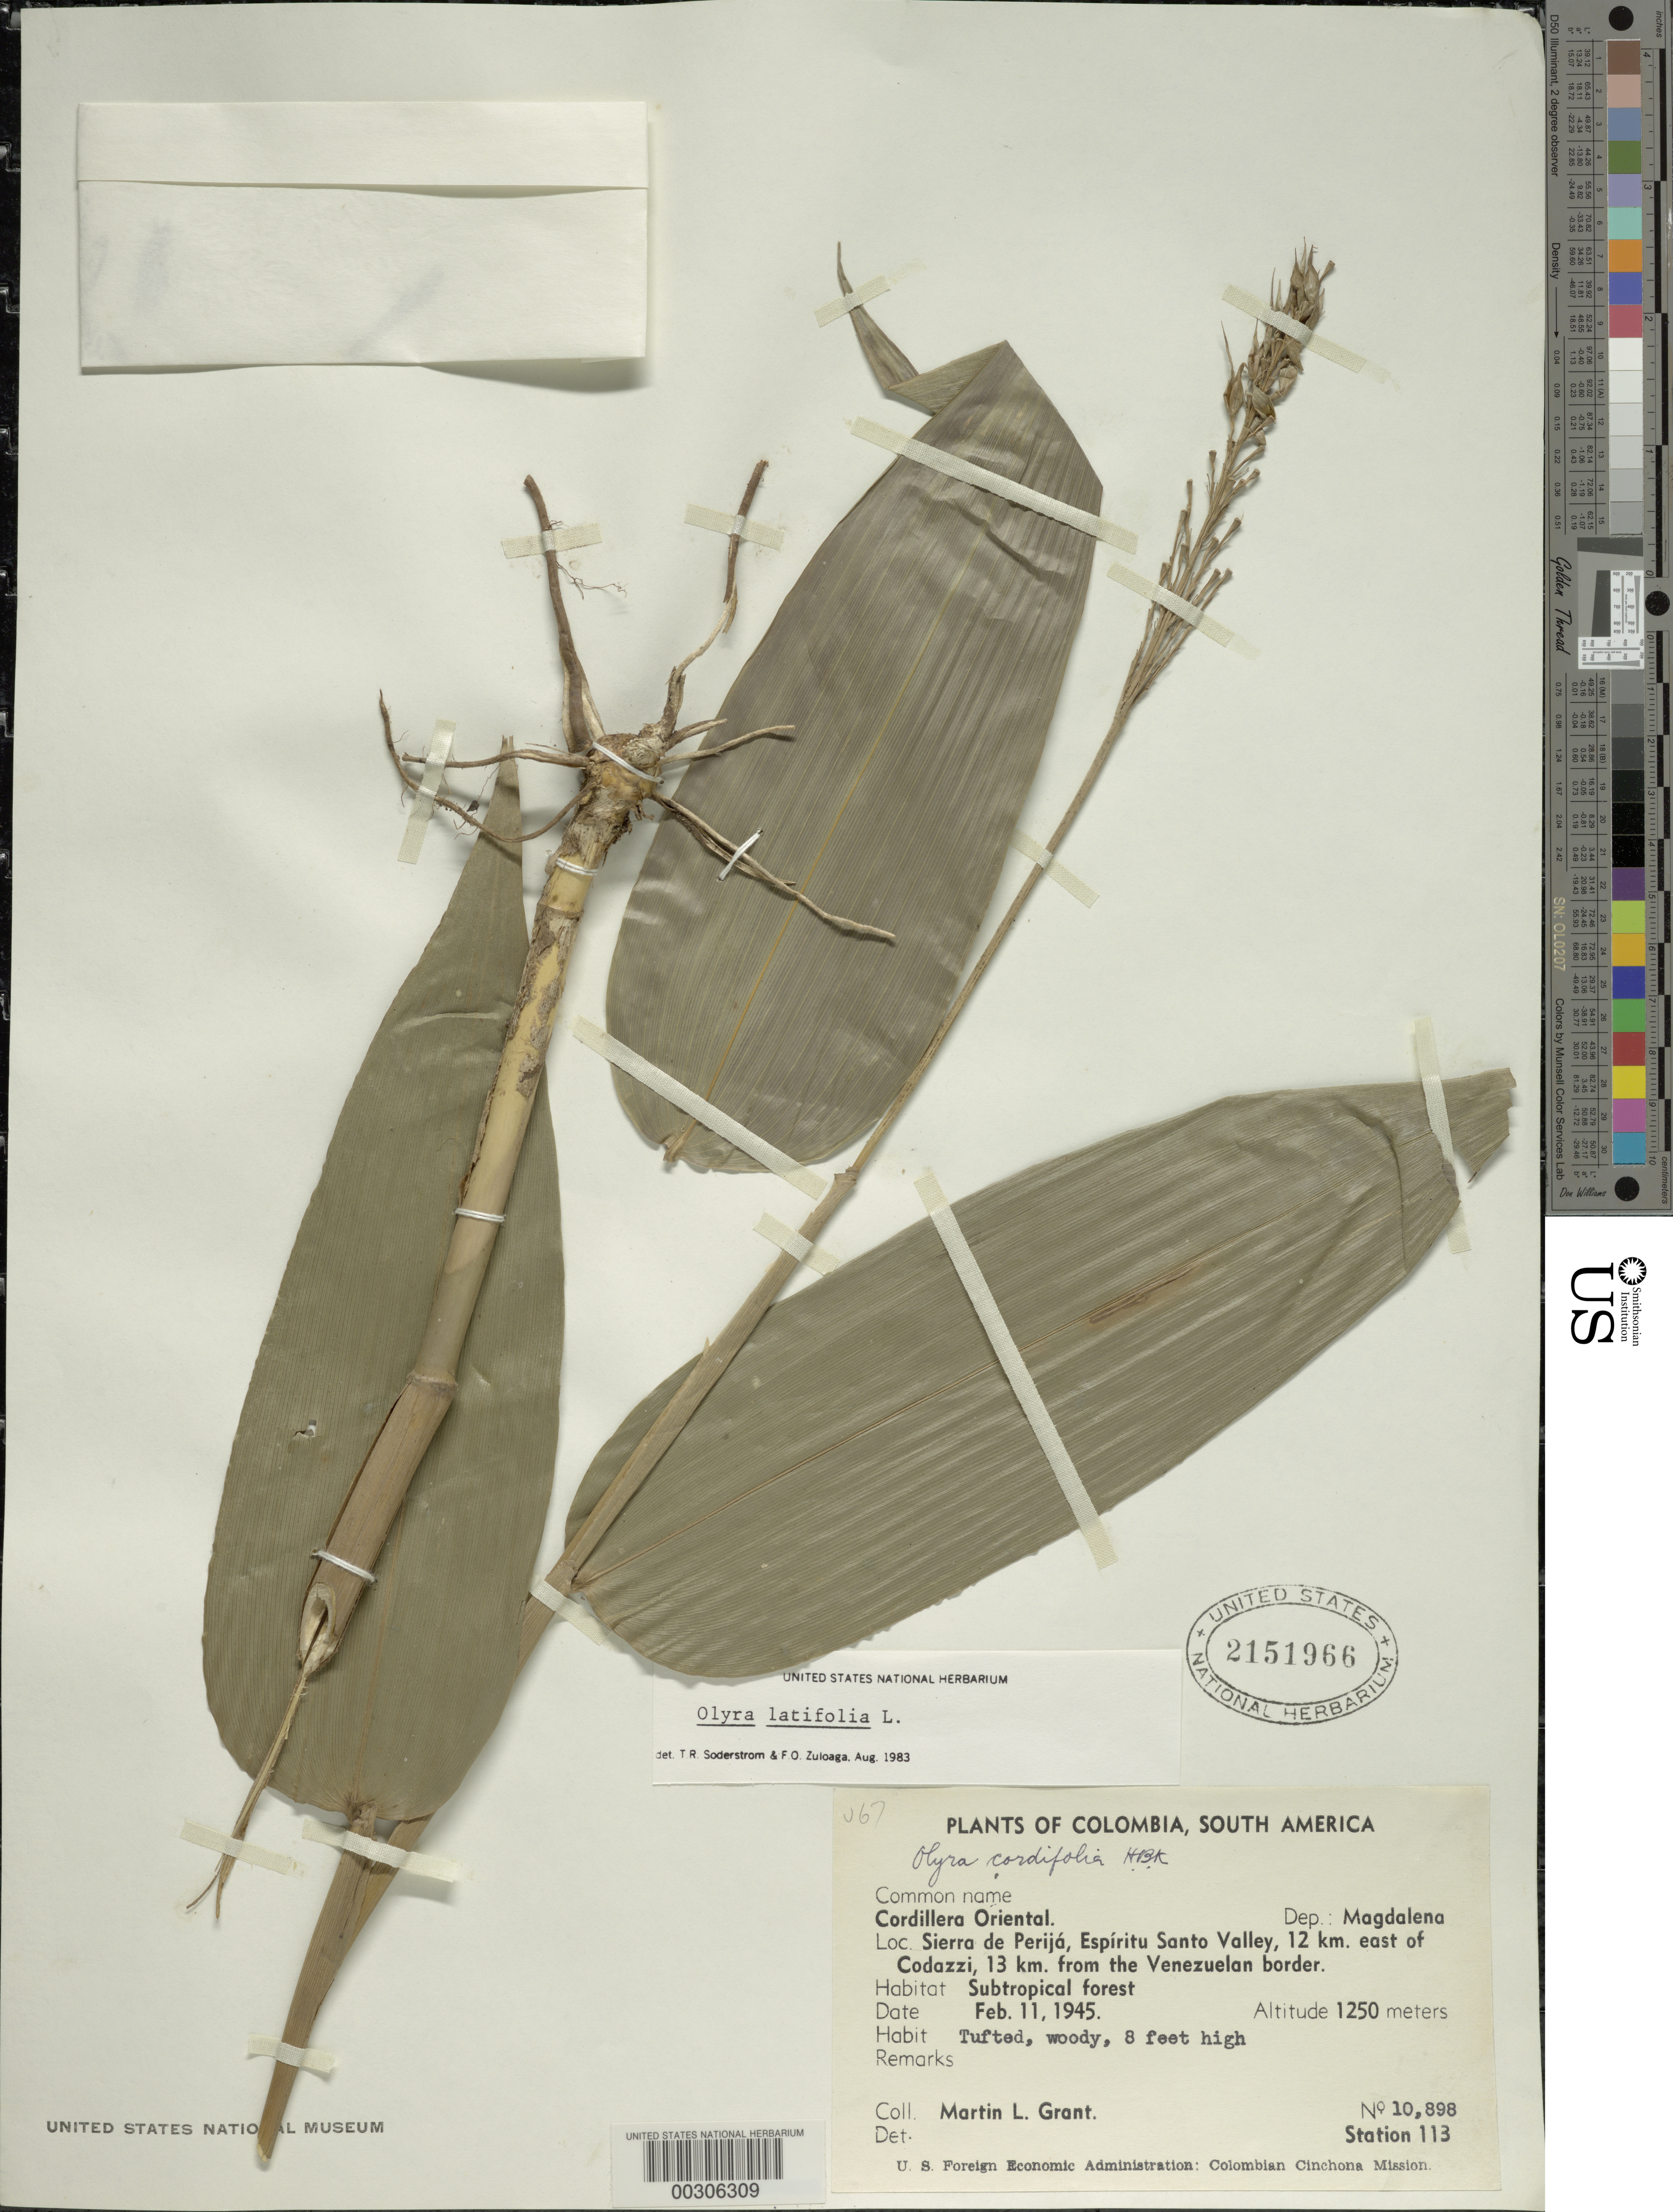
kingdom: Plantae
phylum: Tracheophyta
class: Liliopsida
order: Poales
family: Poaceae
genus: Olyra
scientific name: Olyra latifolia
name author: L.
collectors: M. L. Grant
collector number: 10898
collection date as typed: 11 Feb 1945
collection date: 1945-02-11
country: Colombia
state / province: Magdalena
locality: Sierra de Perija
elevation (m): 1250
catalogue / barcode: US 2151966